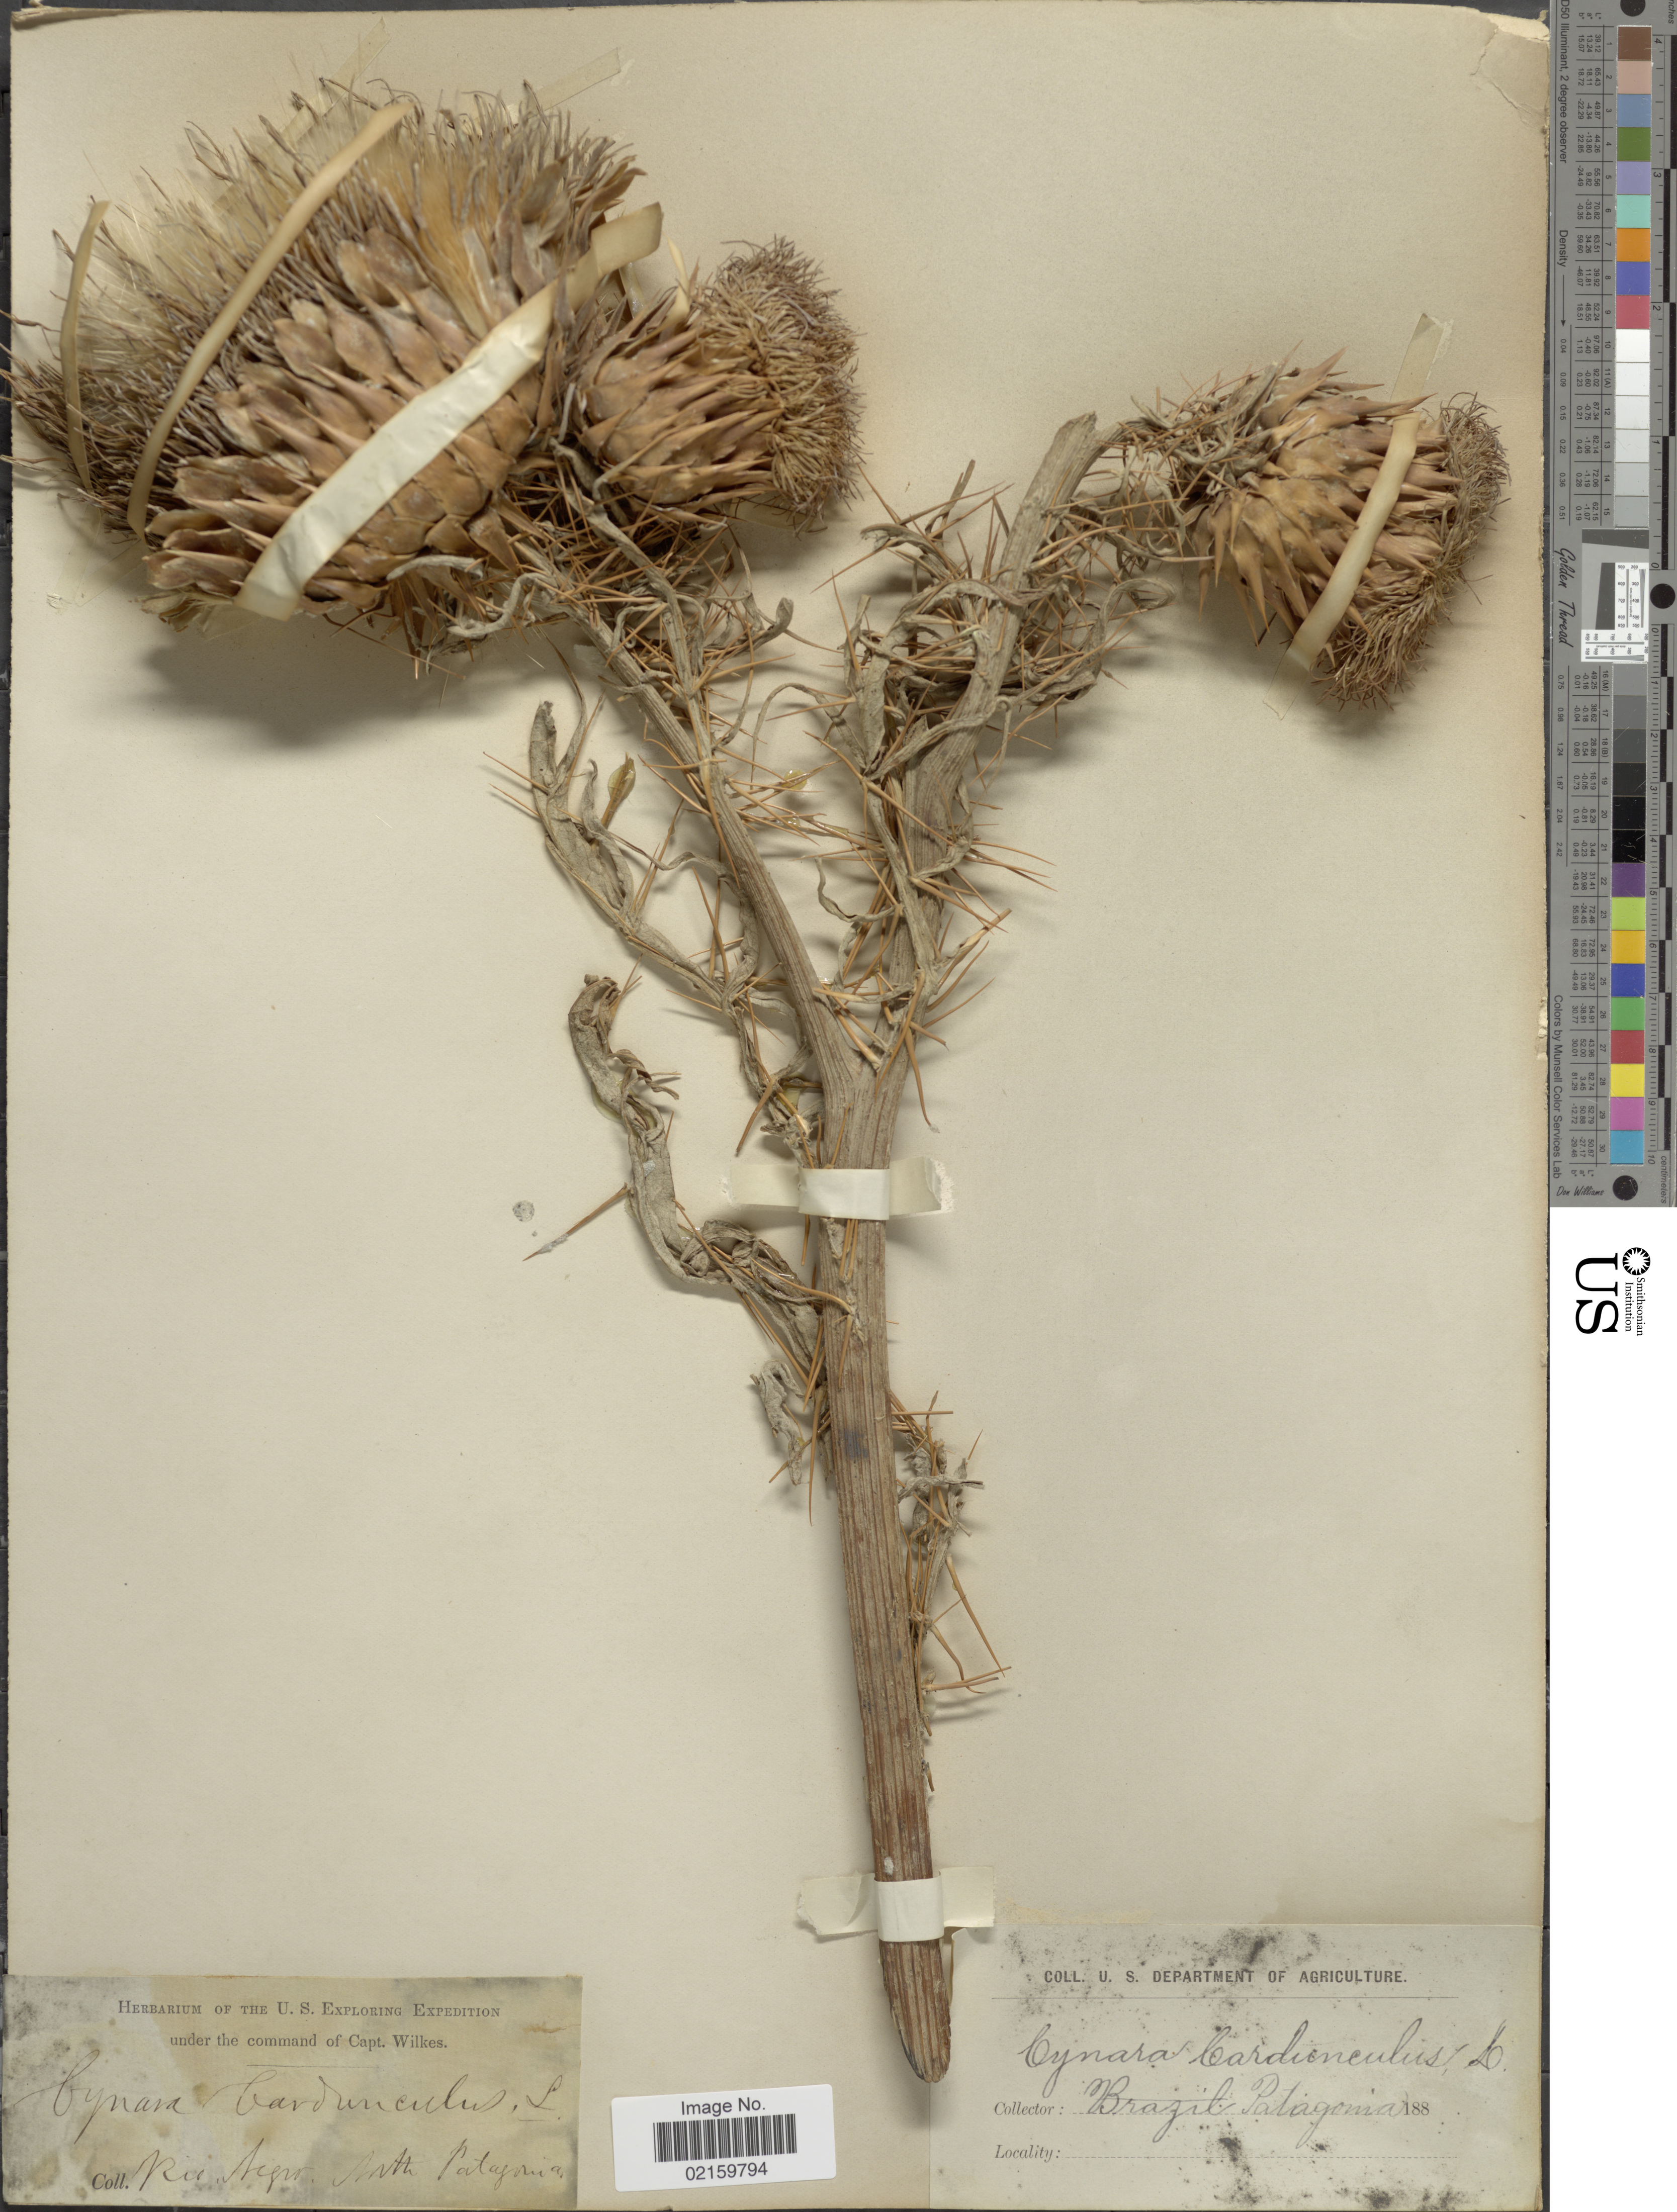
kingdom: Plantae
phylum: Tracheophyta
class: Magnoliopsida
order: Asterales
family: Asteraceae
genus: Cynara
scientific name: Cynara cardunculus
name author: L.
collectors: Rio Agr.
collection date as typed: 188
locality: South Patagonia